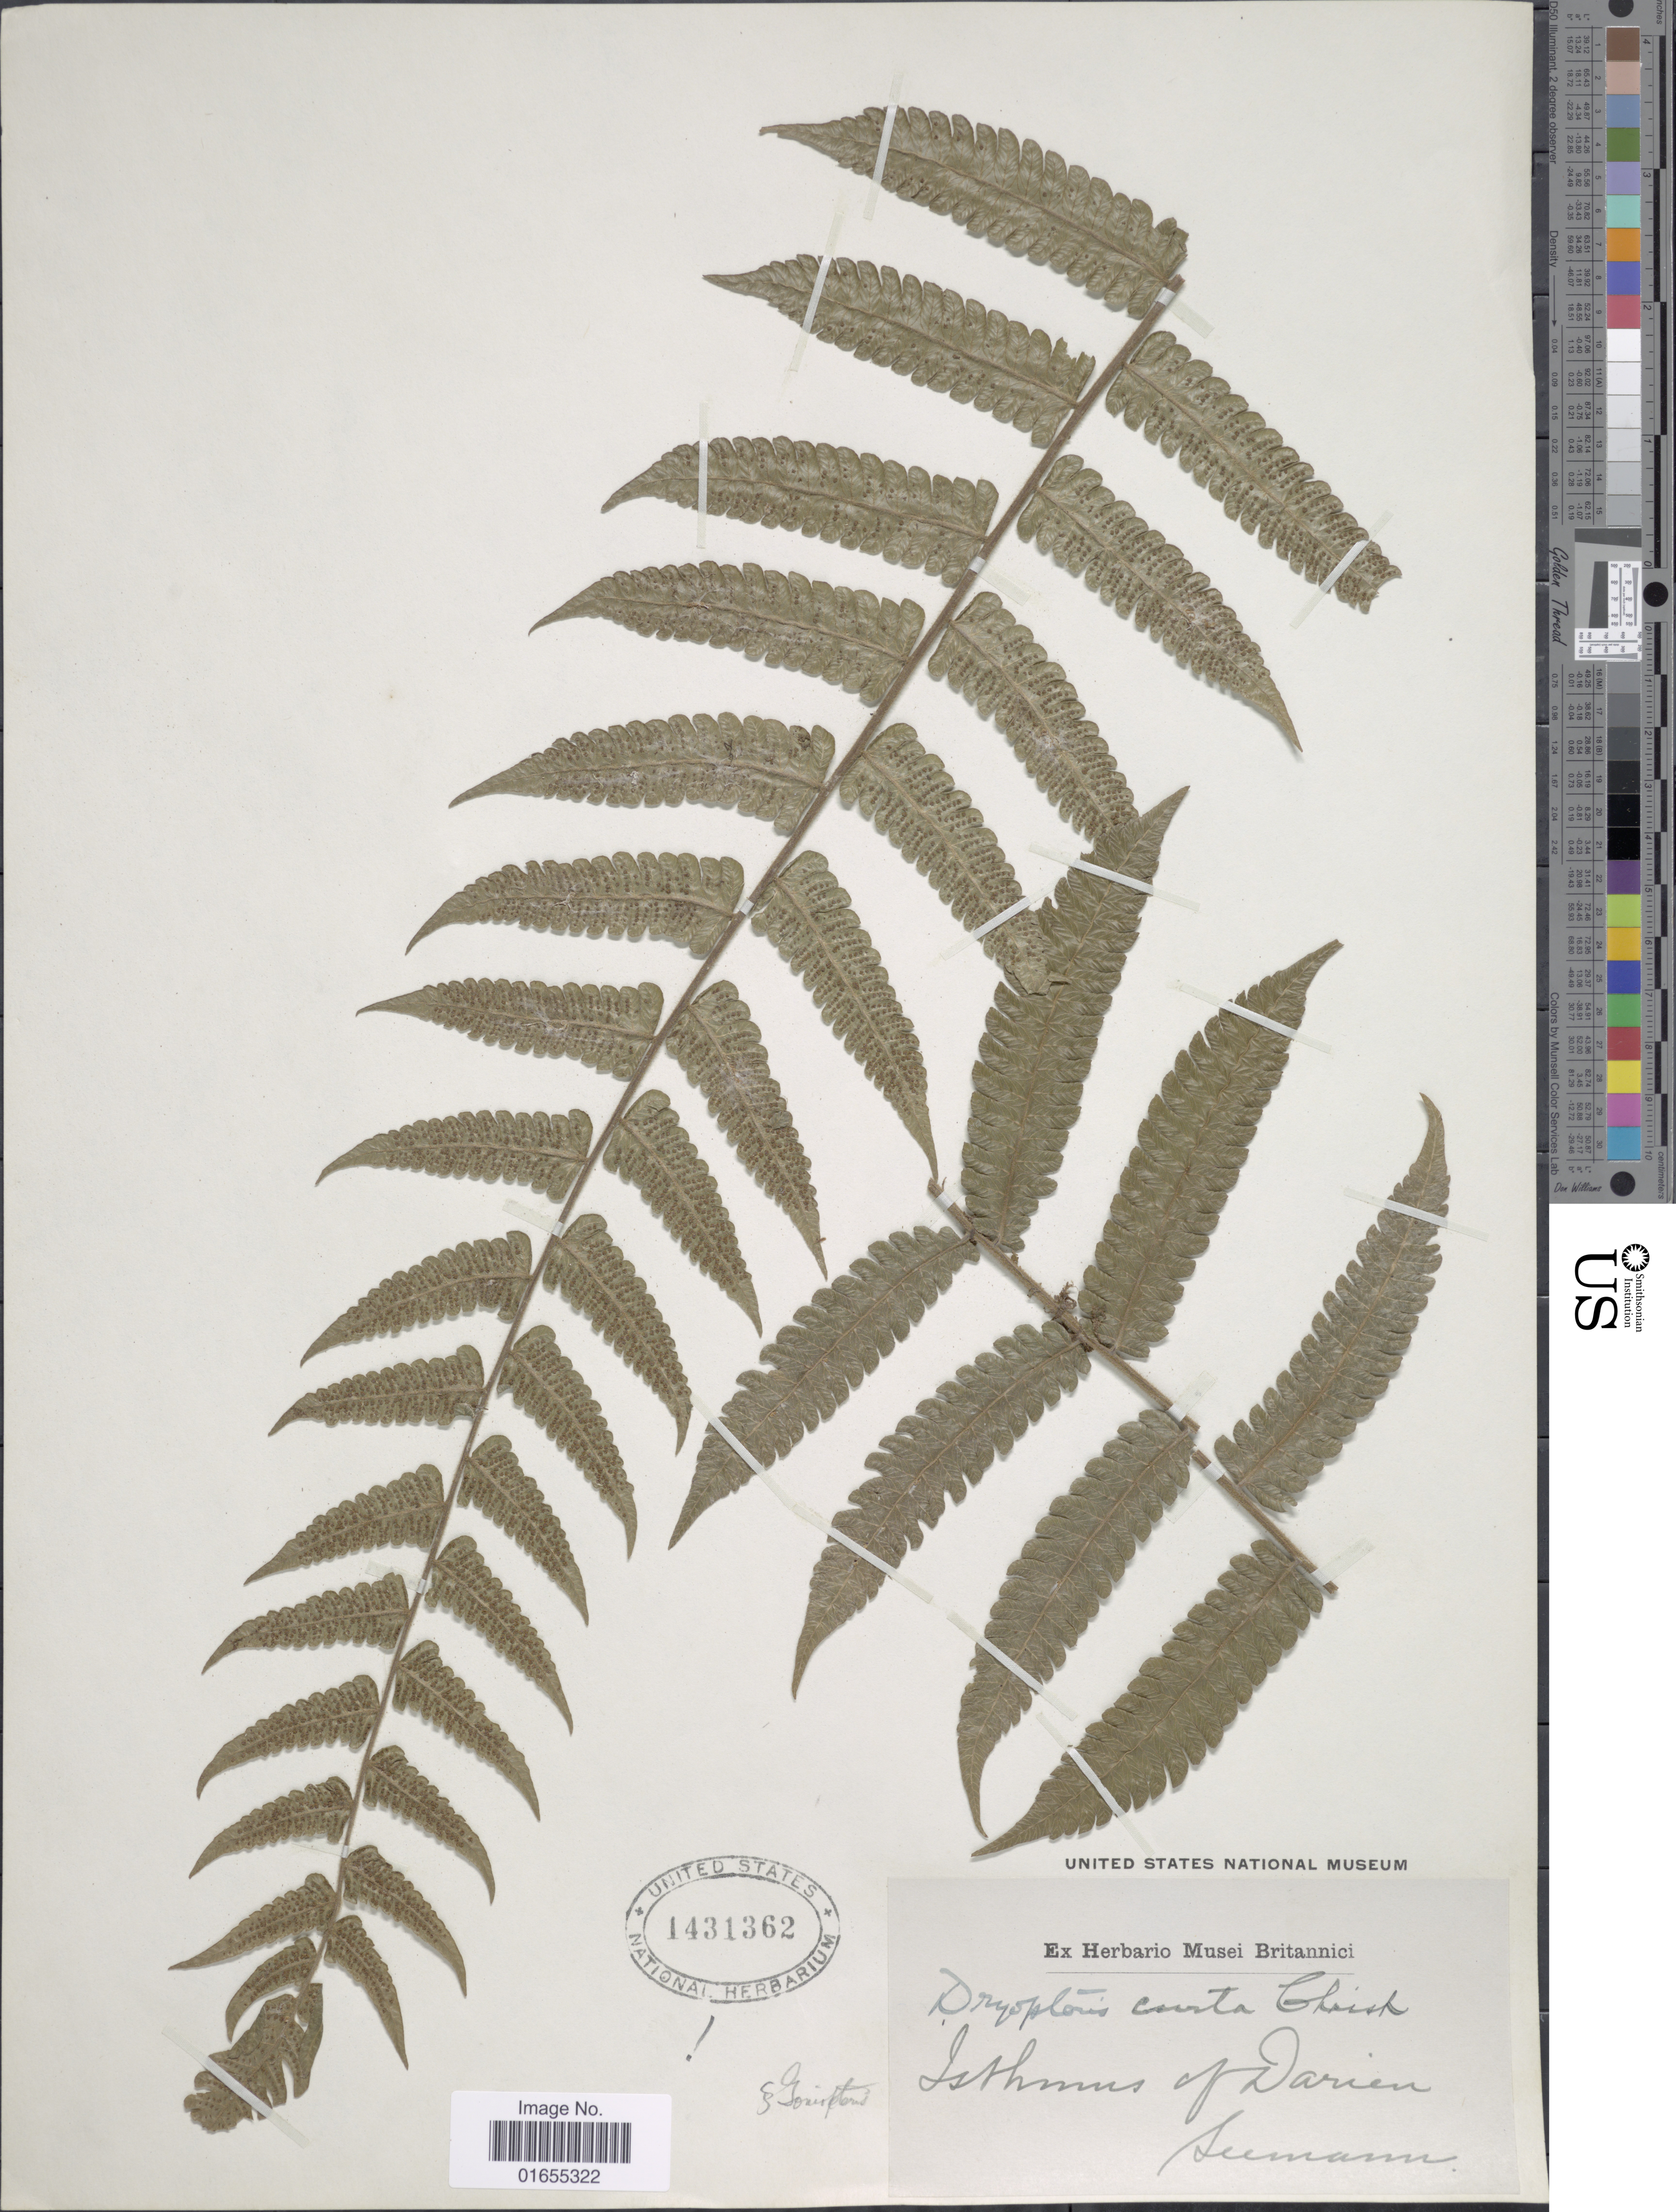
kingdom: Plantae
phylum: Tracheophyta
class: Polypodiopsida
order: Polypodiales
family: Thelypteridaceae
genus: Goniopteris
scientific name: Goniopteris curta (Christ) comb. nov., ined 2015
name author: (Christ)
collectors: -. Seemann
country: Panama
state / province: Darién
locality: Isthmus of Darien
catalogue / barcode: US 1431362